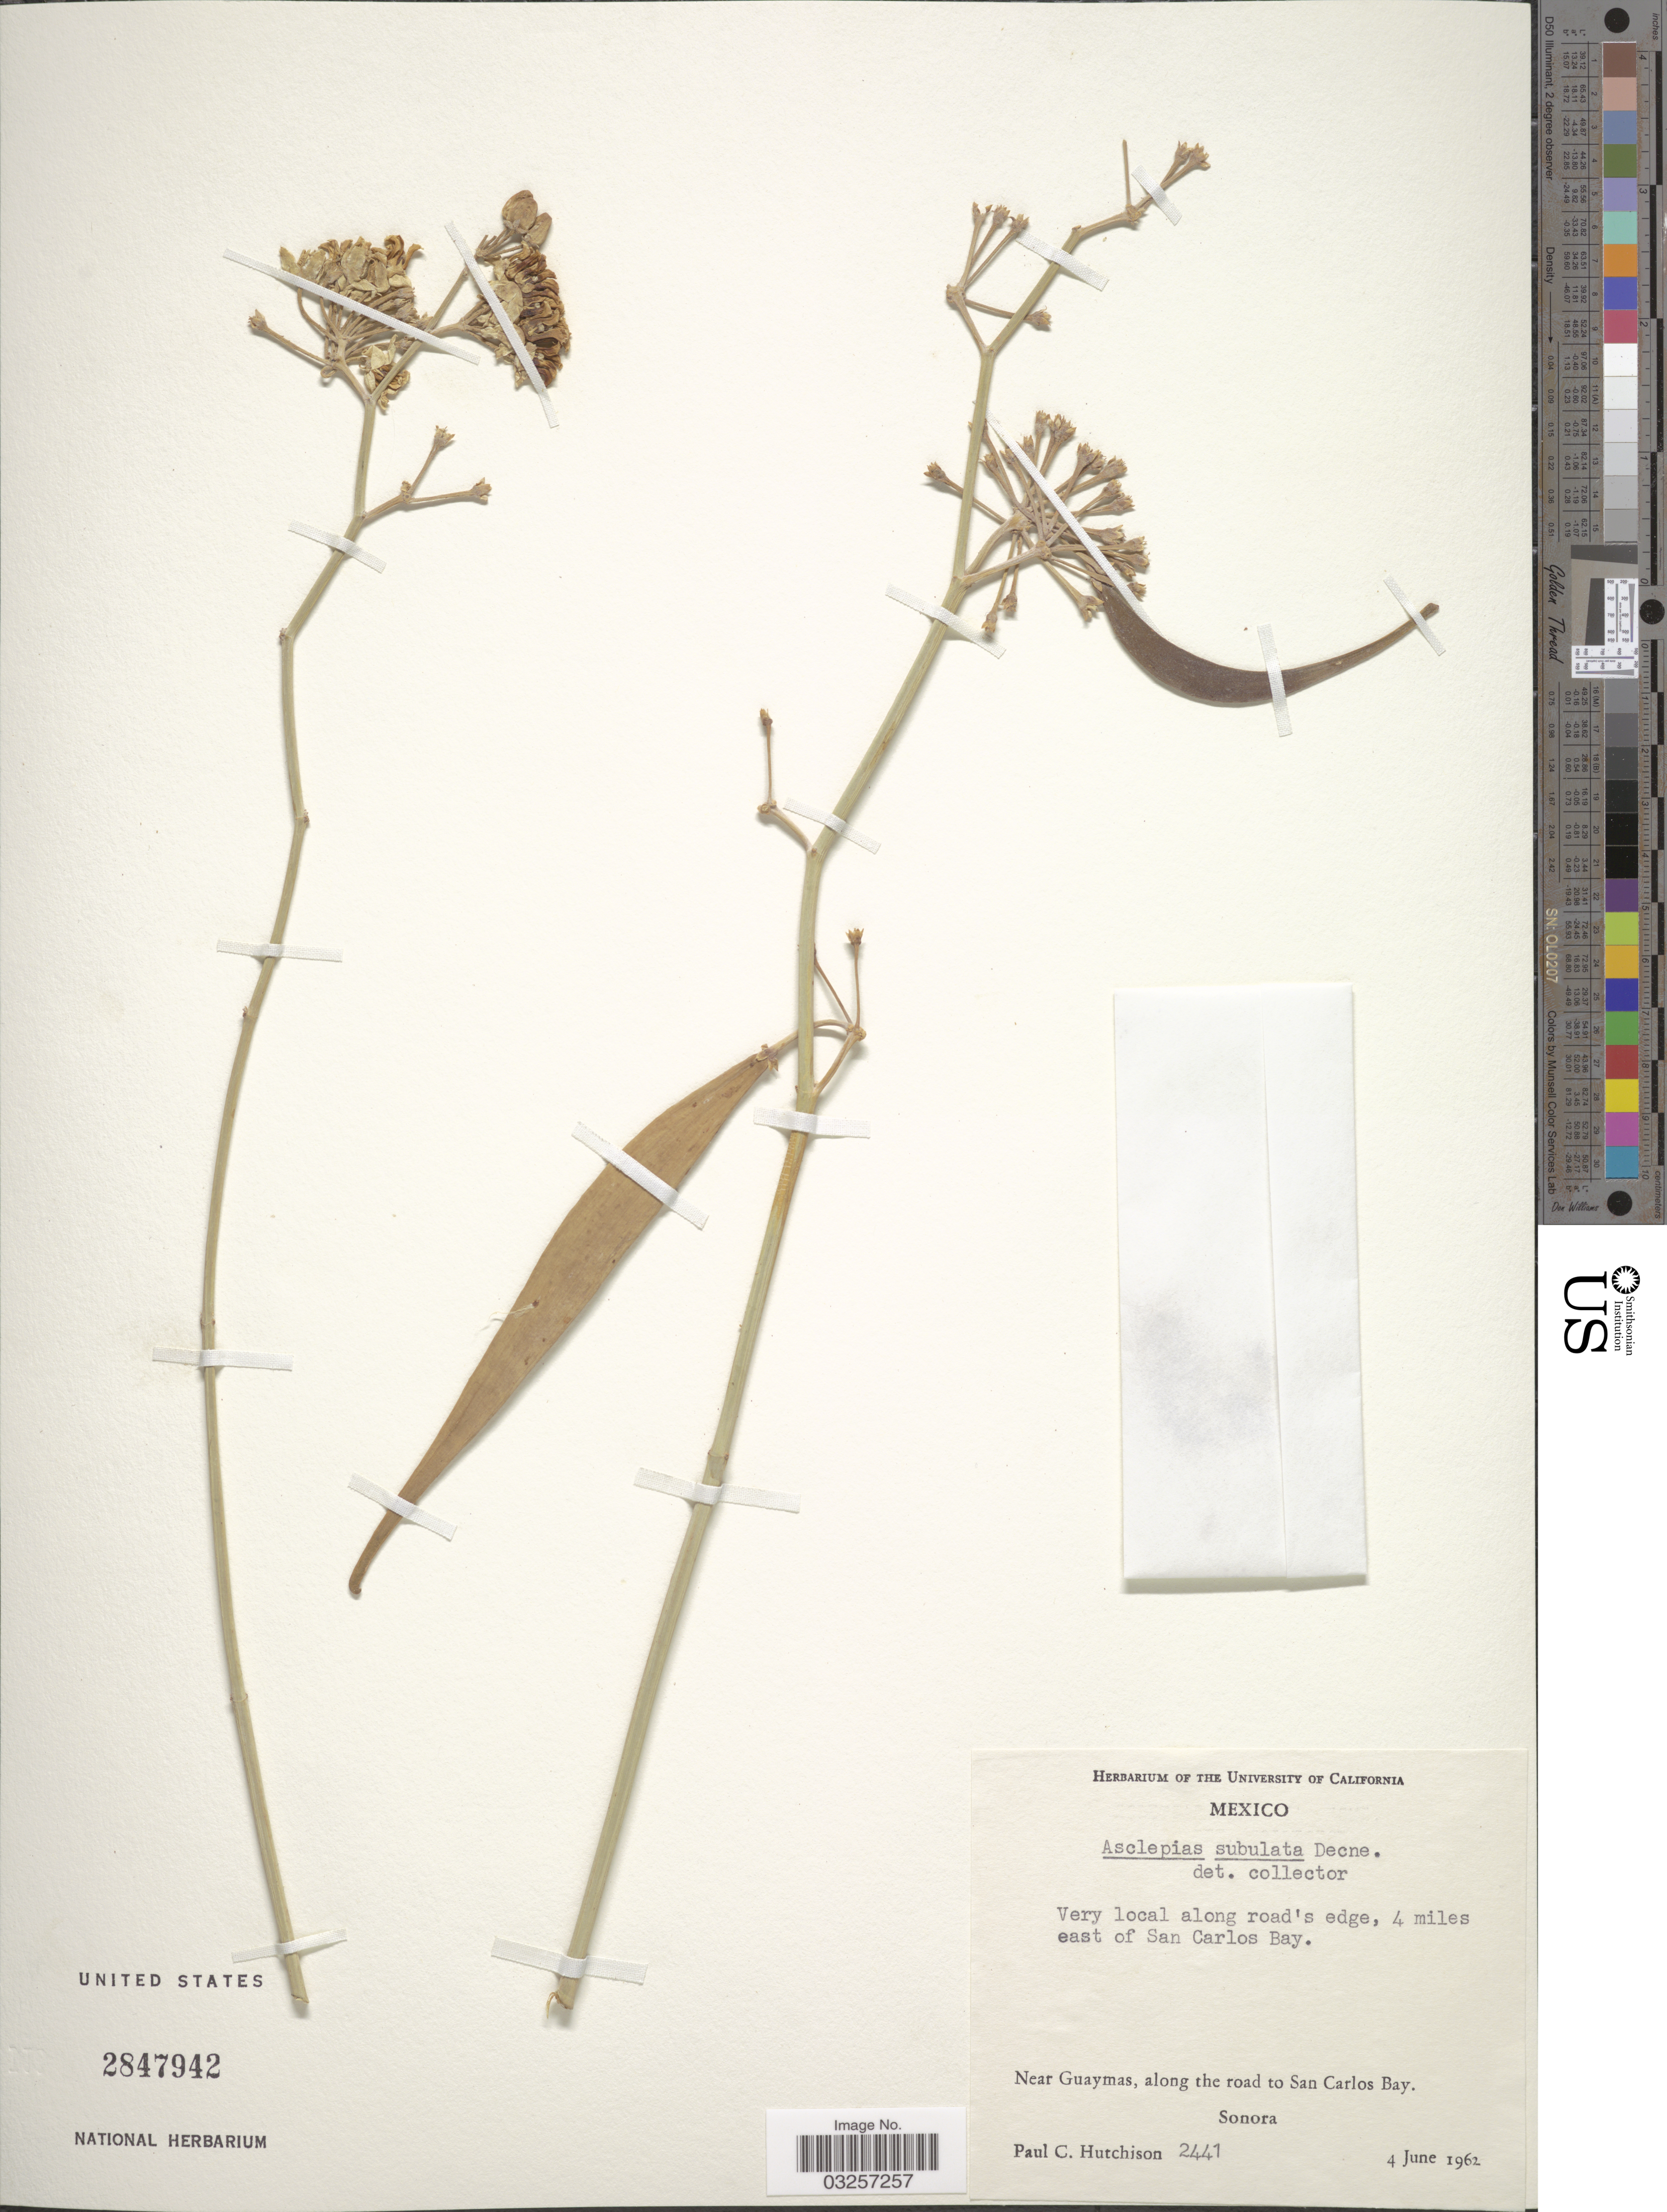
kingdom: Plantae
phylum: Tracheophyta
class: Magnoliopsida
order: Gentianales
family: Apocynaceae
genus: Asclepias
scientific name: Asclepias subulata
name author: Decne.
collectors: P. C. Hutchison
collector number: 2441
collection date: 1962-06-04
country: Mexico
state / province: Sonora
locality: Very local along road's edge, 4 miles east of San Carlos Bay. Near Guaymas, along the road to San Carlos Bay.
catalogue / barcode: US 2847942